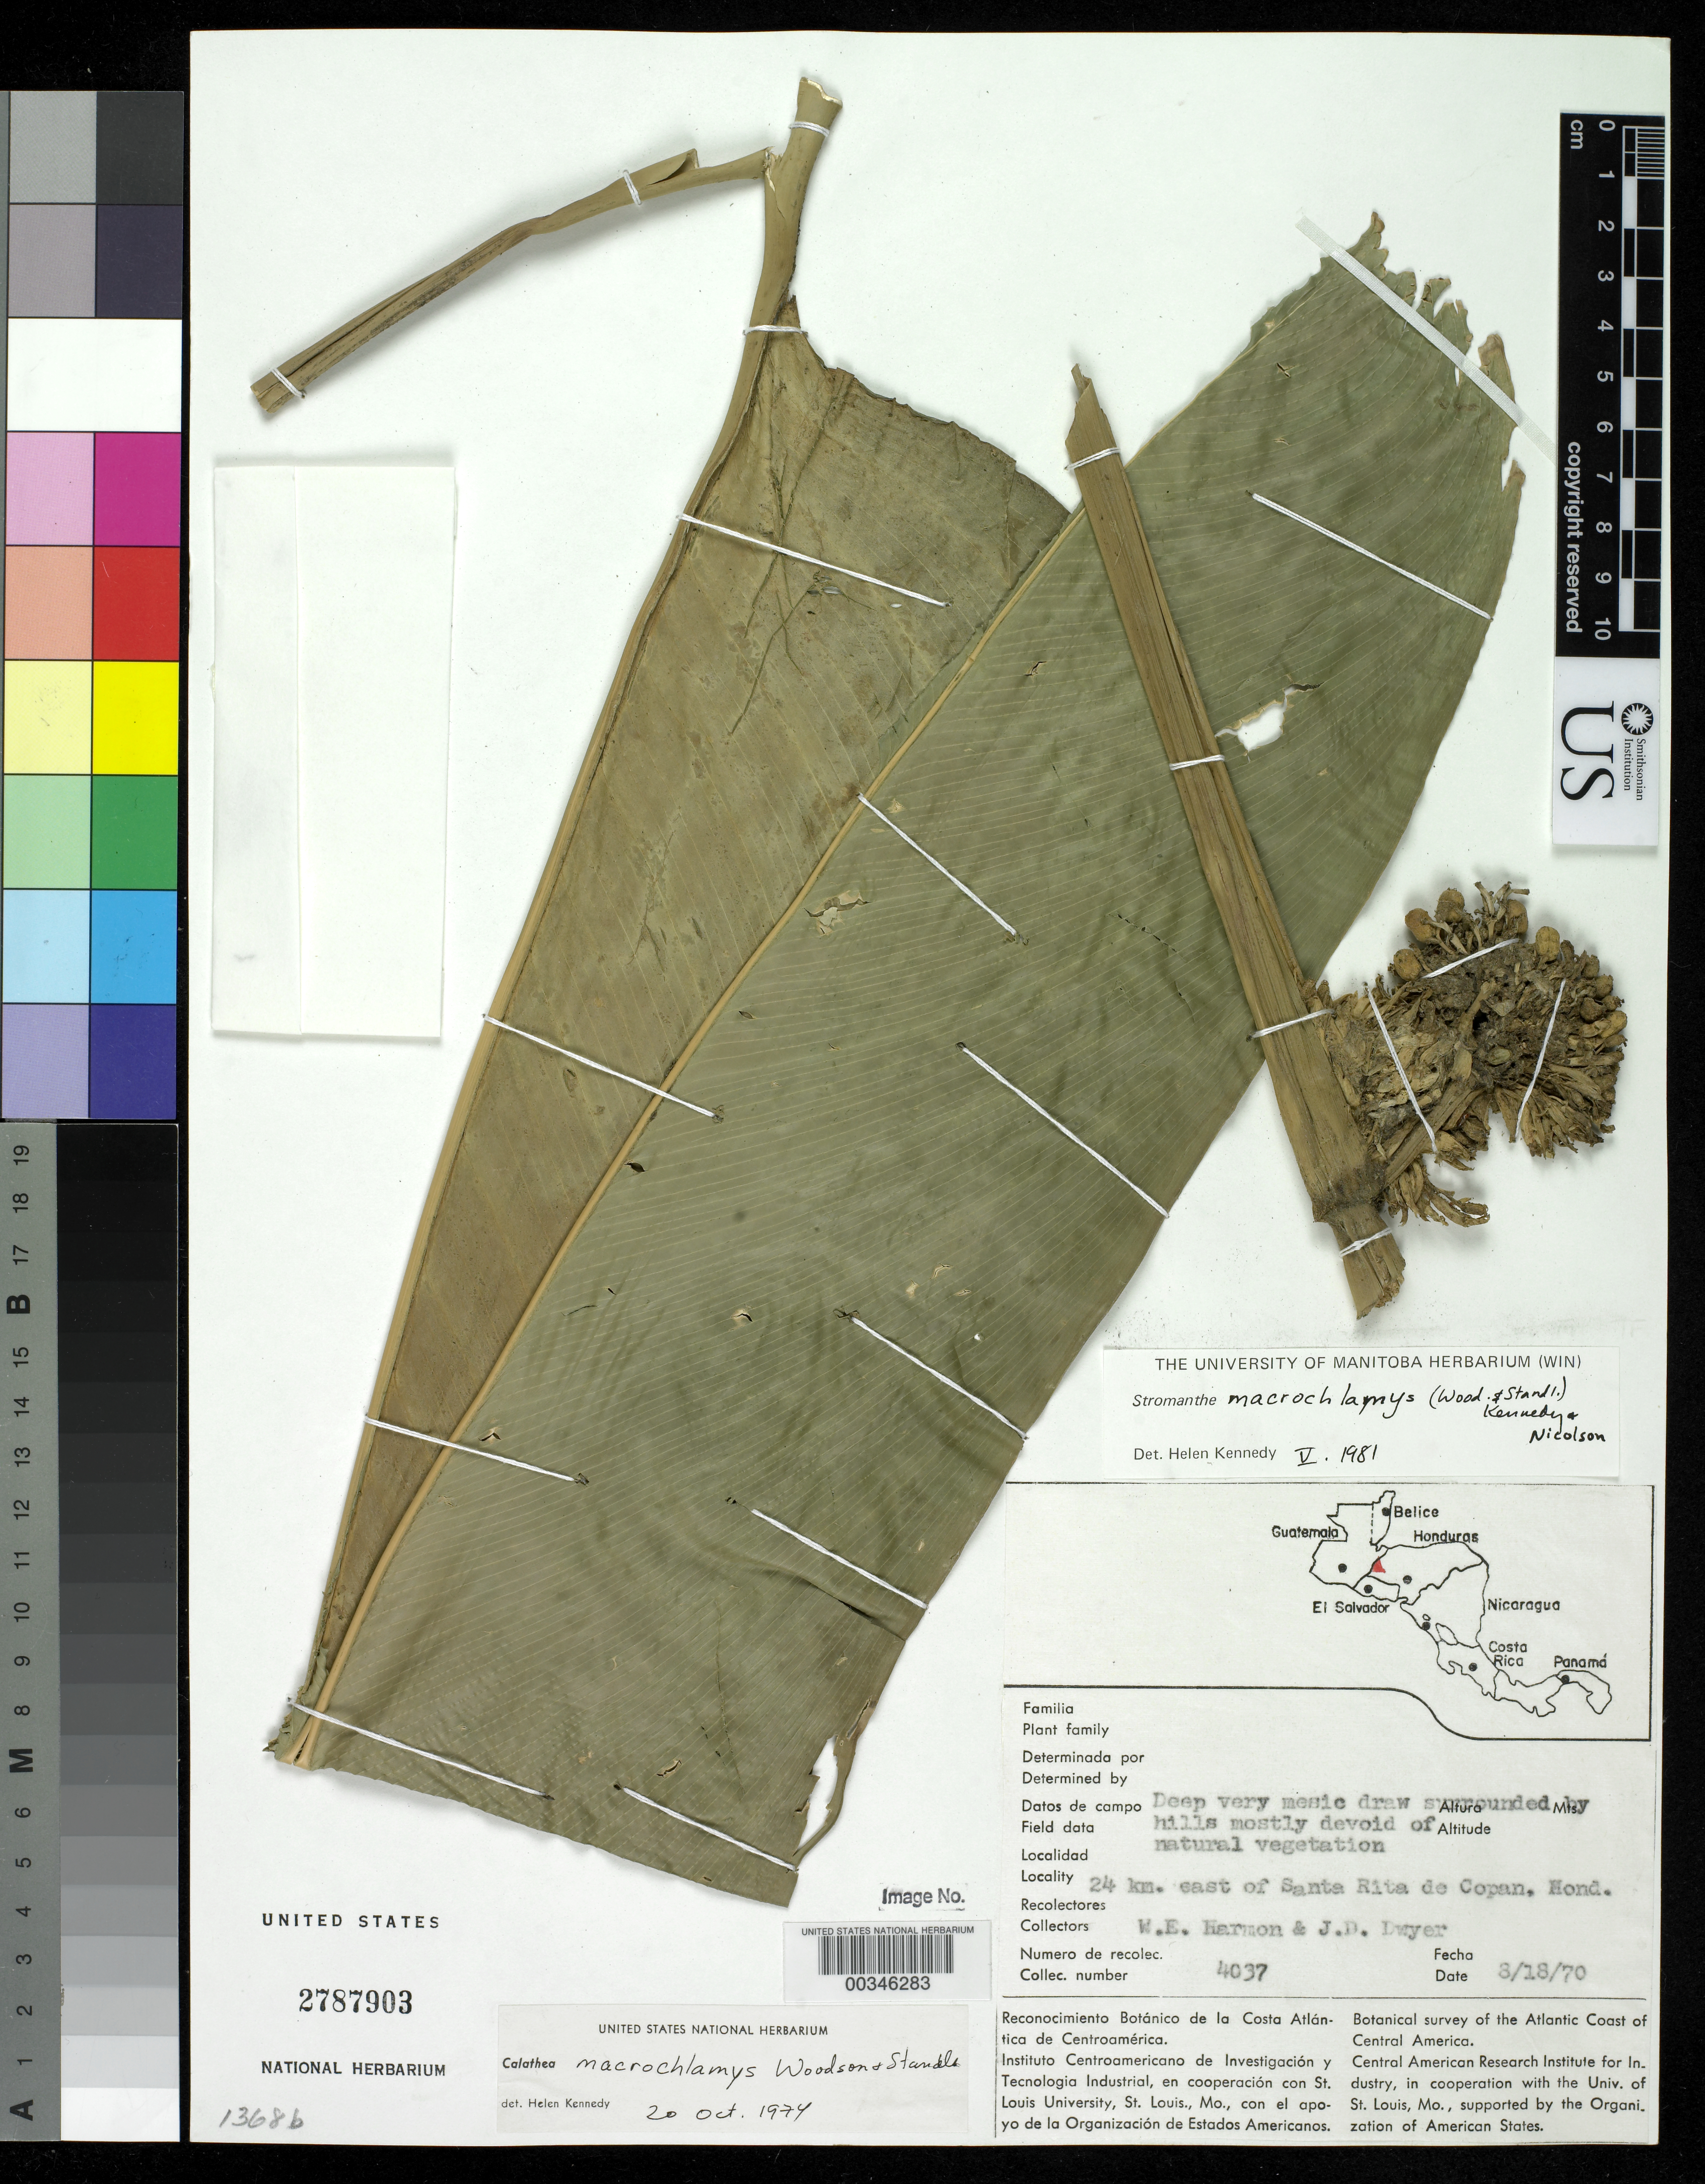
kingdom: Plantae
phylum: Tracheophyta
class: Liliopsida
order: Zingiberales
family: Marantaceae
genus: Stromanthe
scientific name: Stromanthe macrochlamys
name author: (Woodson & Standl.) H. Kenn. & Nicolson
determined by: Kennedy, Helen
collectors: W. E. Harmon & J. D. Dwyer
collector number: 4037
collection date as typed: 18 Aug 1970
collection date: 1970-08-18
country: Honduras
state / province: Copán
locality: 24 km E of Santa Rita de Copán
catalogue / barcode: US 2787903